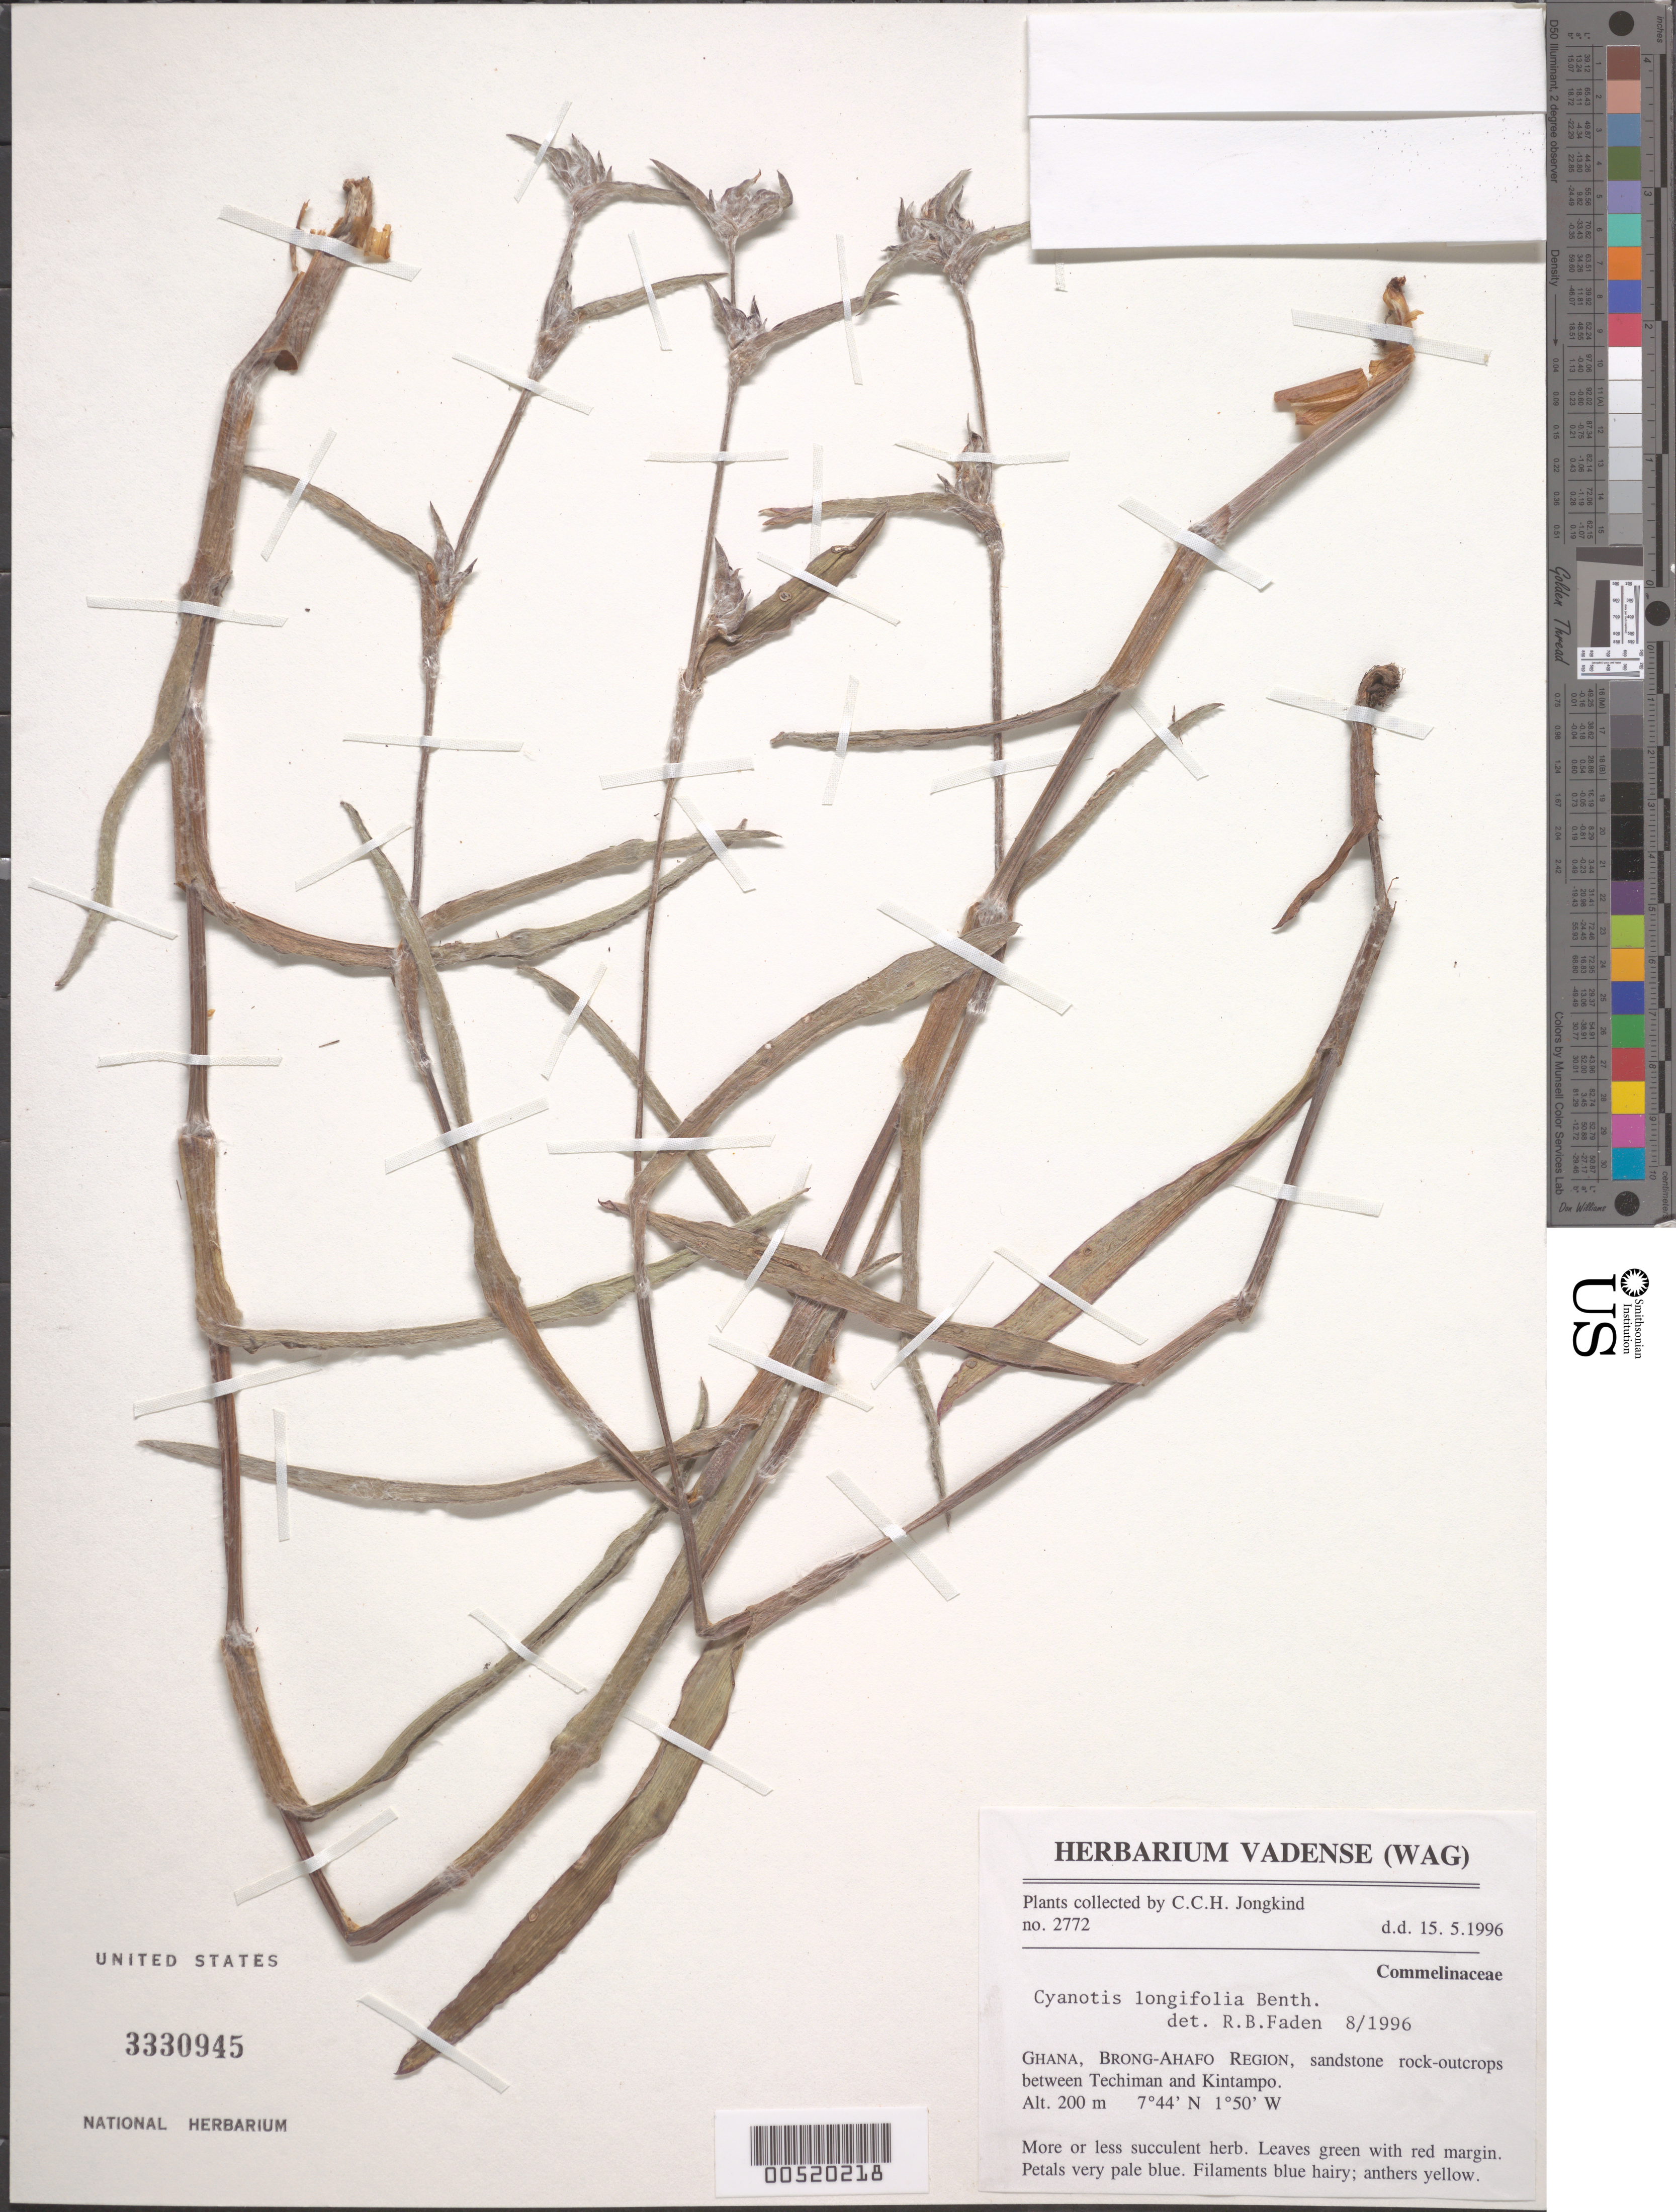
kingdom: Plantae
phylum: Tracheophyta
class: Liliopsida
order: Commelinales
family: Commelinaceae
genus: Cyanotis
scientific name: Cyanotis longifolia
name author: Benth.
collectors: C. C. Jongkind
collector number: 2772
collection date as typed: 15 May 1996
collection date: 1996-05-15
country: Ghana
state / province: Brong-ahafo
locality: Between techiman and kintampo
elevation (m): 200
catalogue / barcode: US 3330945